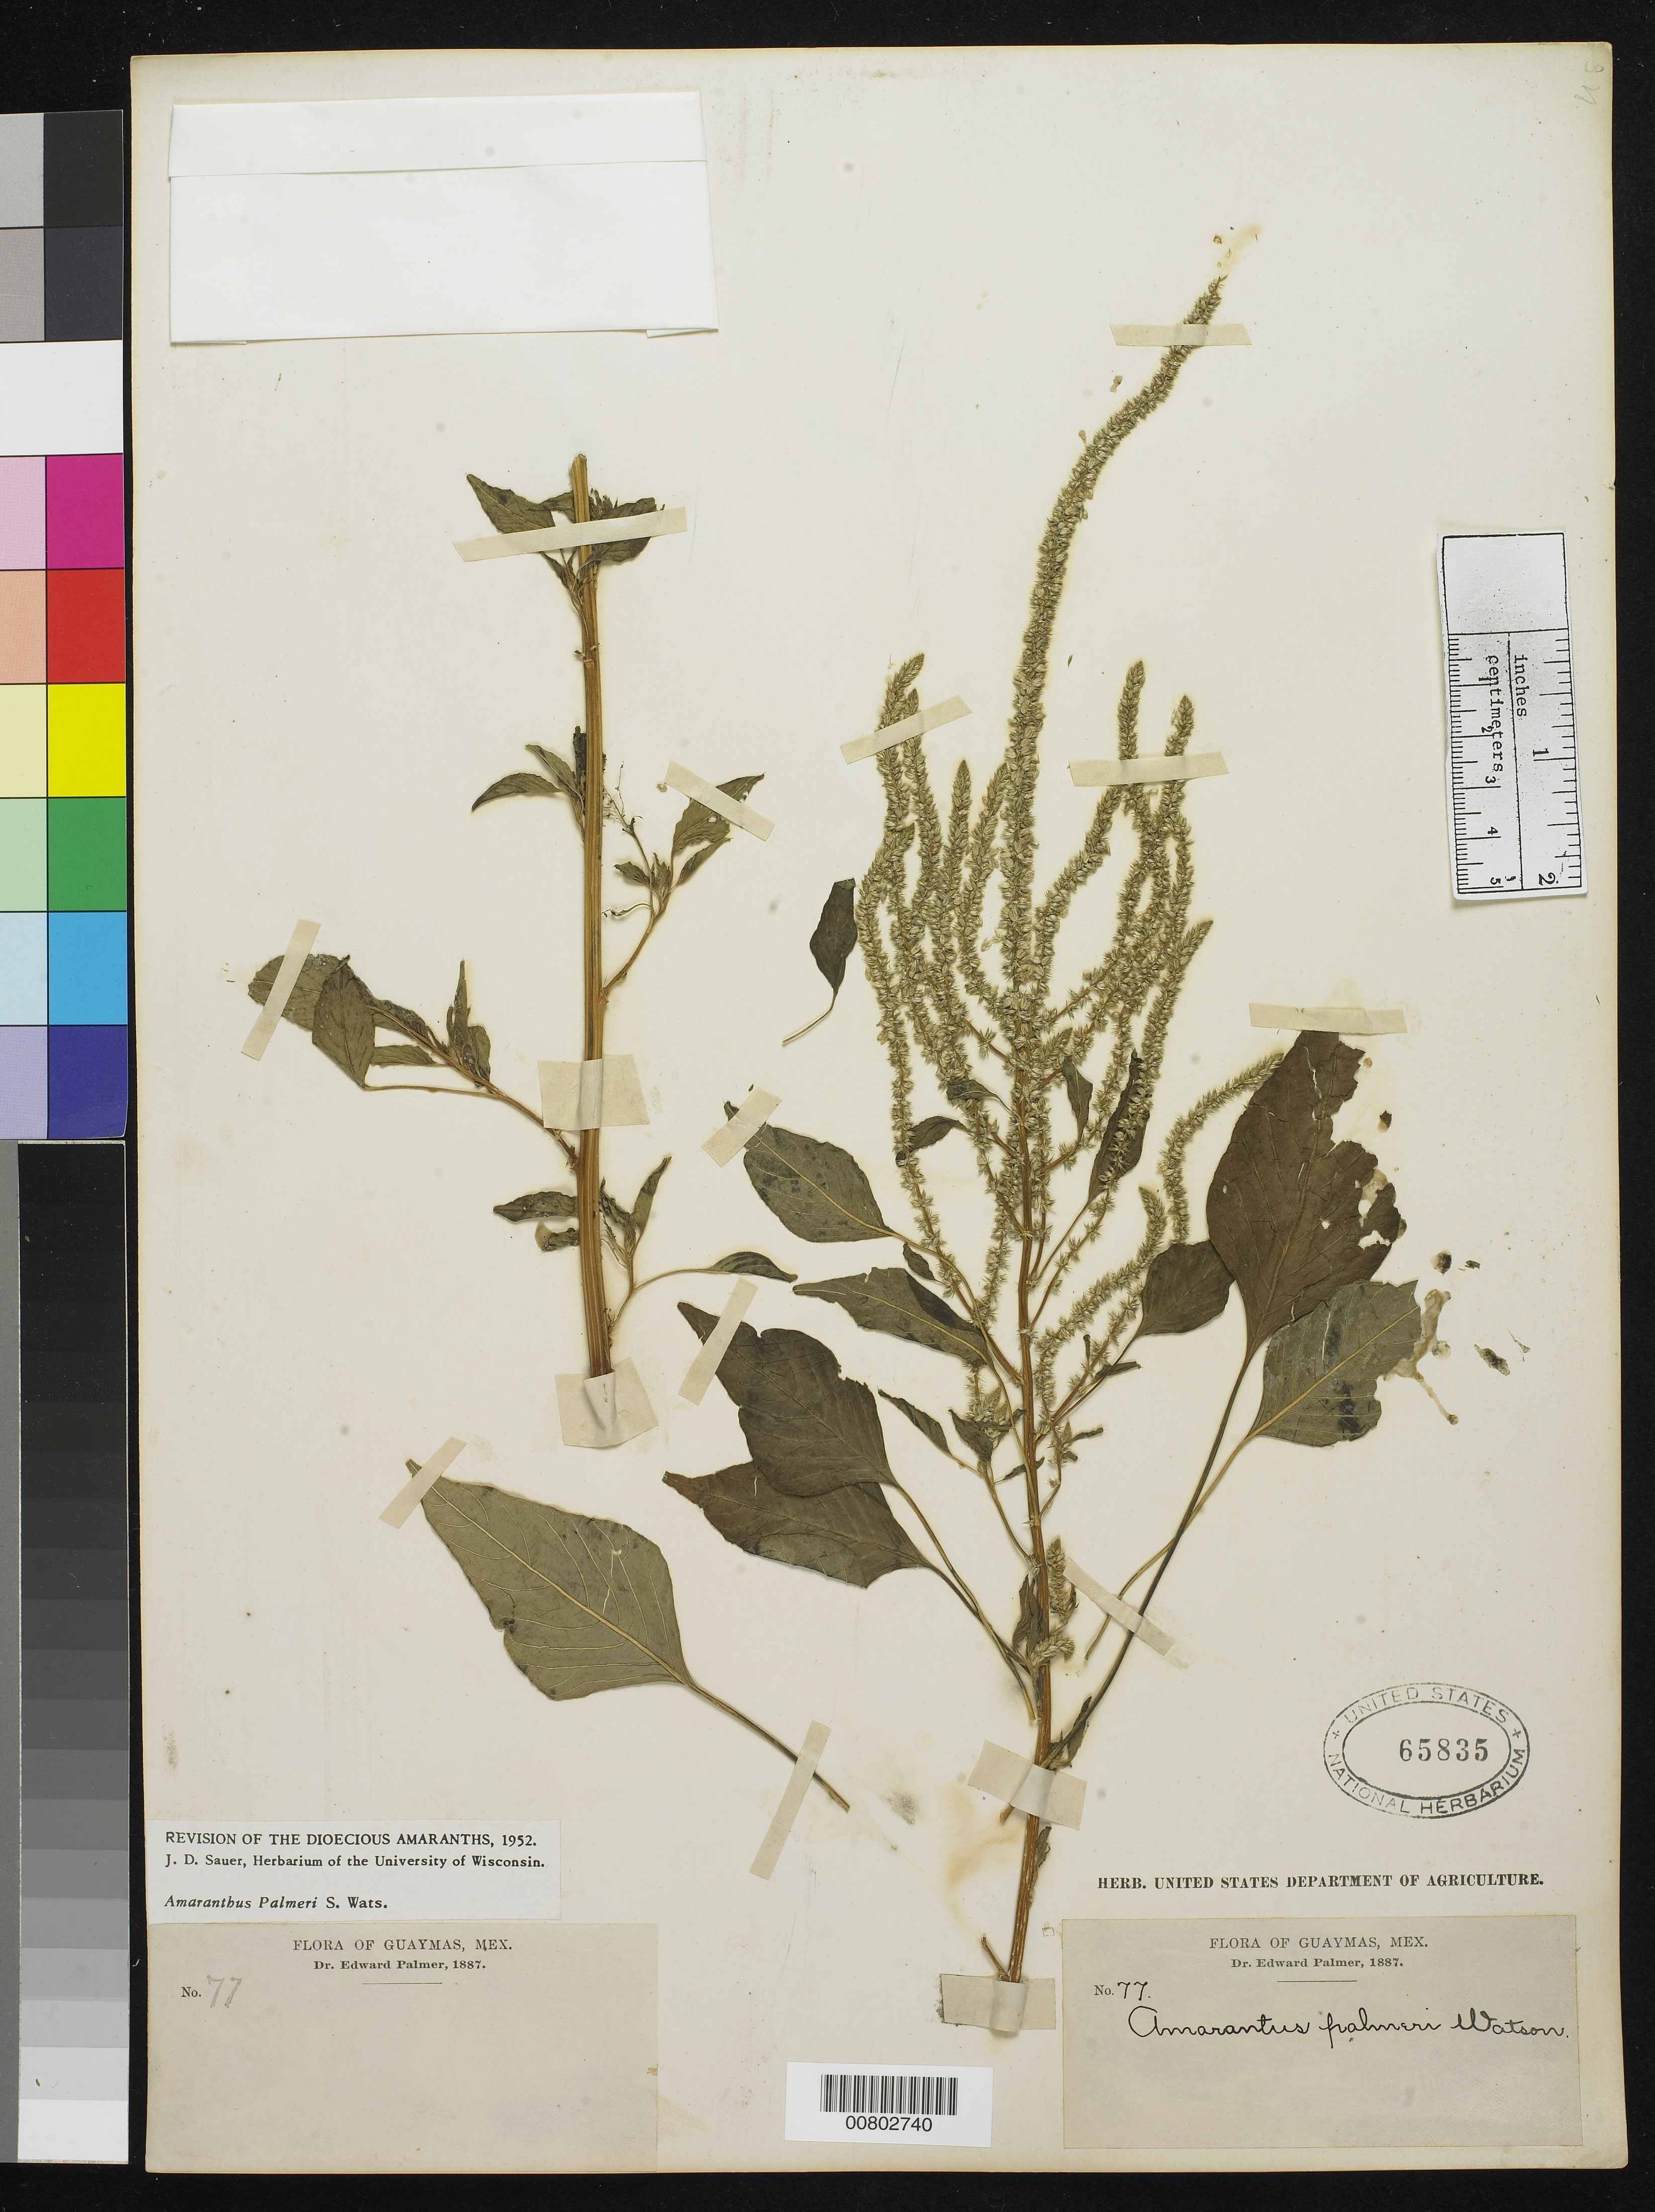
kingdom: Plantae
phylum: Tracheophyta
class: Magnoliopsida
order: Caryophyllales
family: Amaranthaceae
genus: Amaranthus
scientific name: Amaranthus palmeri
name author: S. Watson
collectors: E. Palmer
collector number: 77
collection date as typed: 1887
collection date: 1887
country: Mexico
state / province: Sonora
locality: Guaymas, Sonora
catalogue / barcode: US 65835